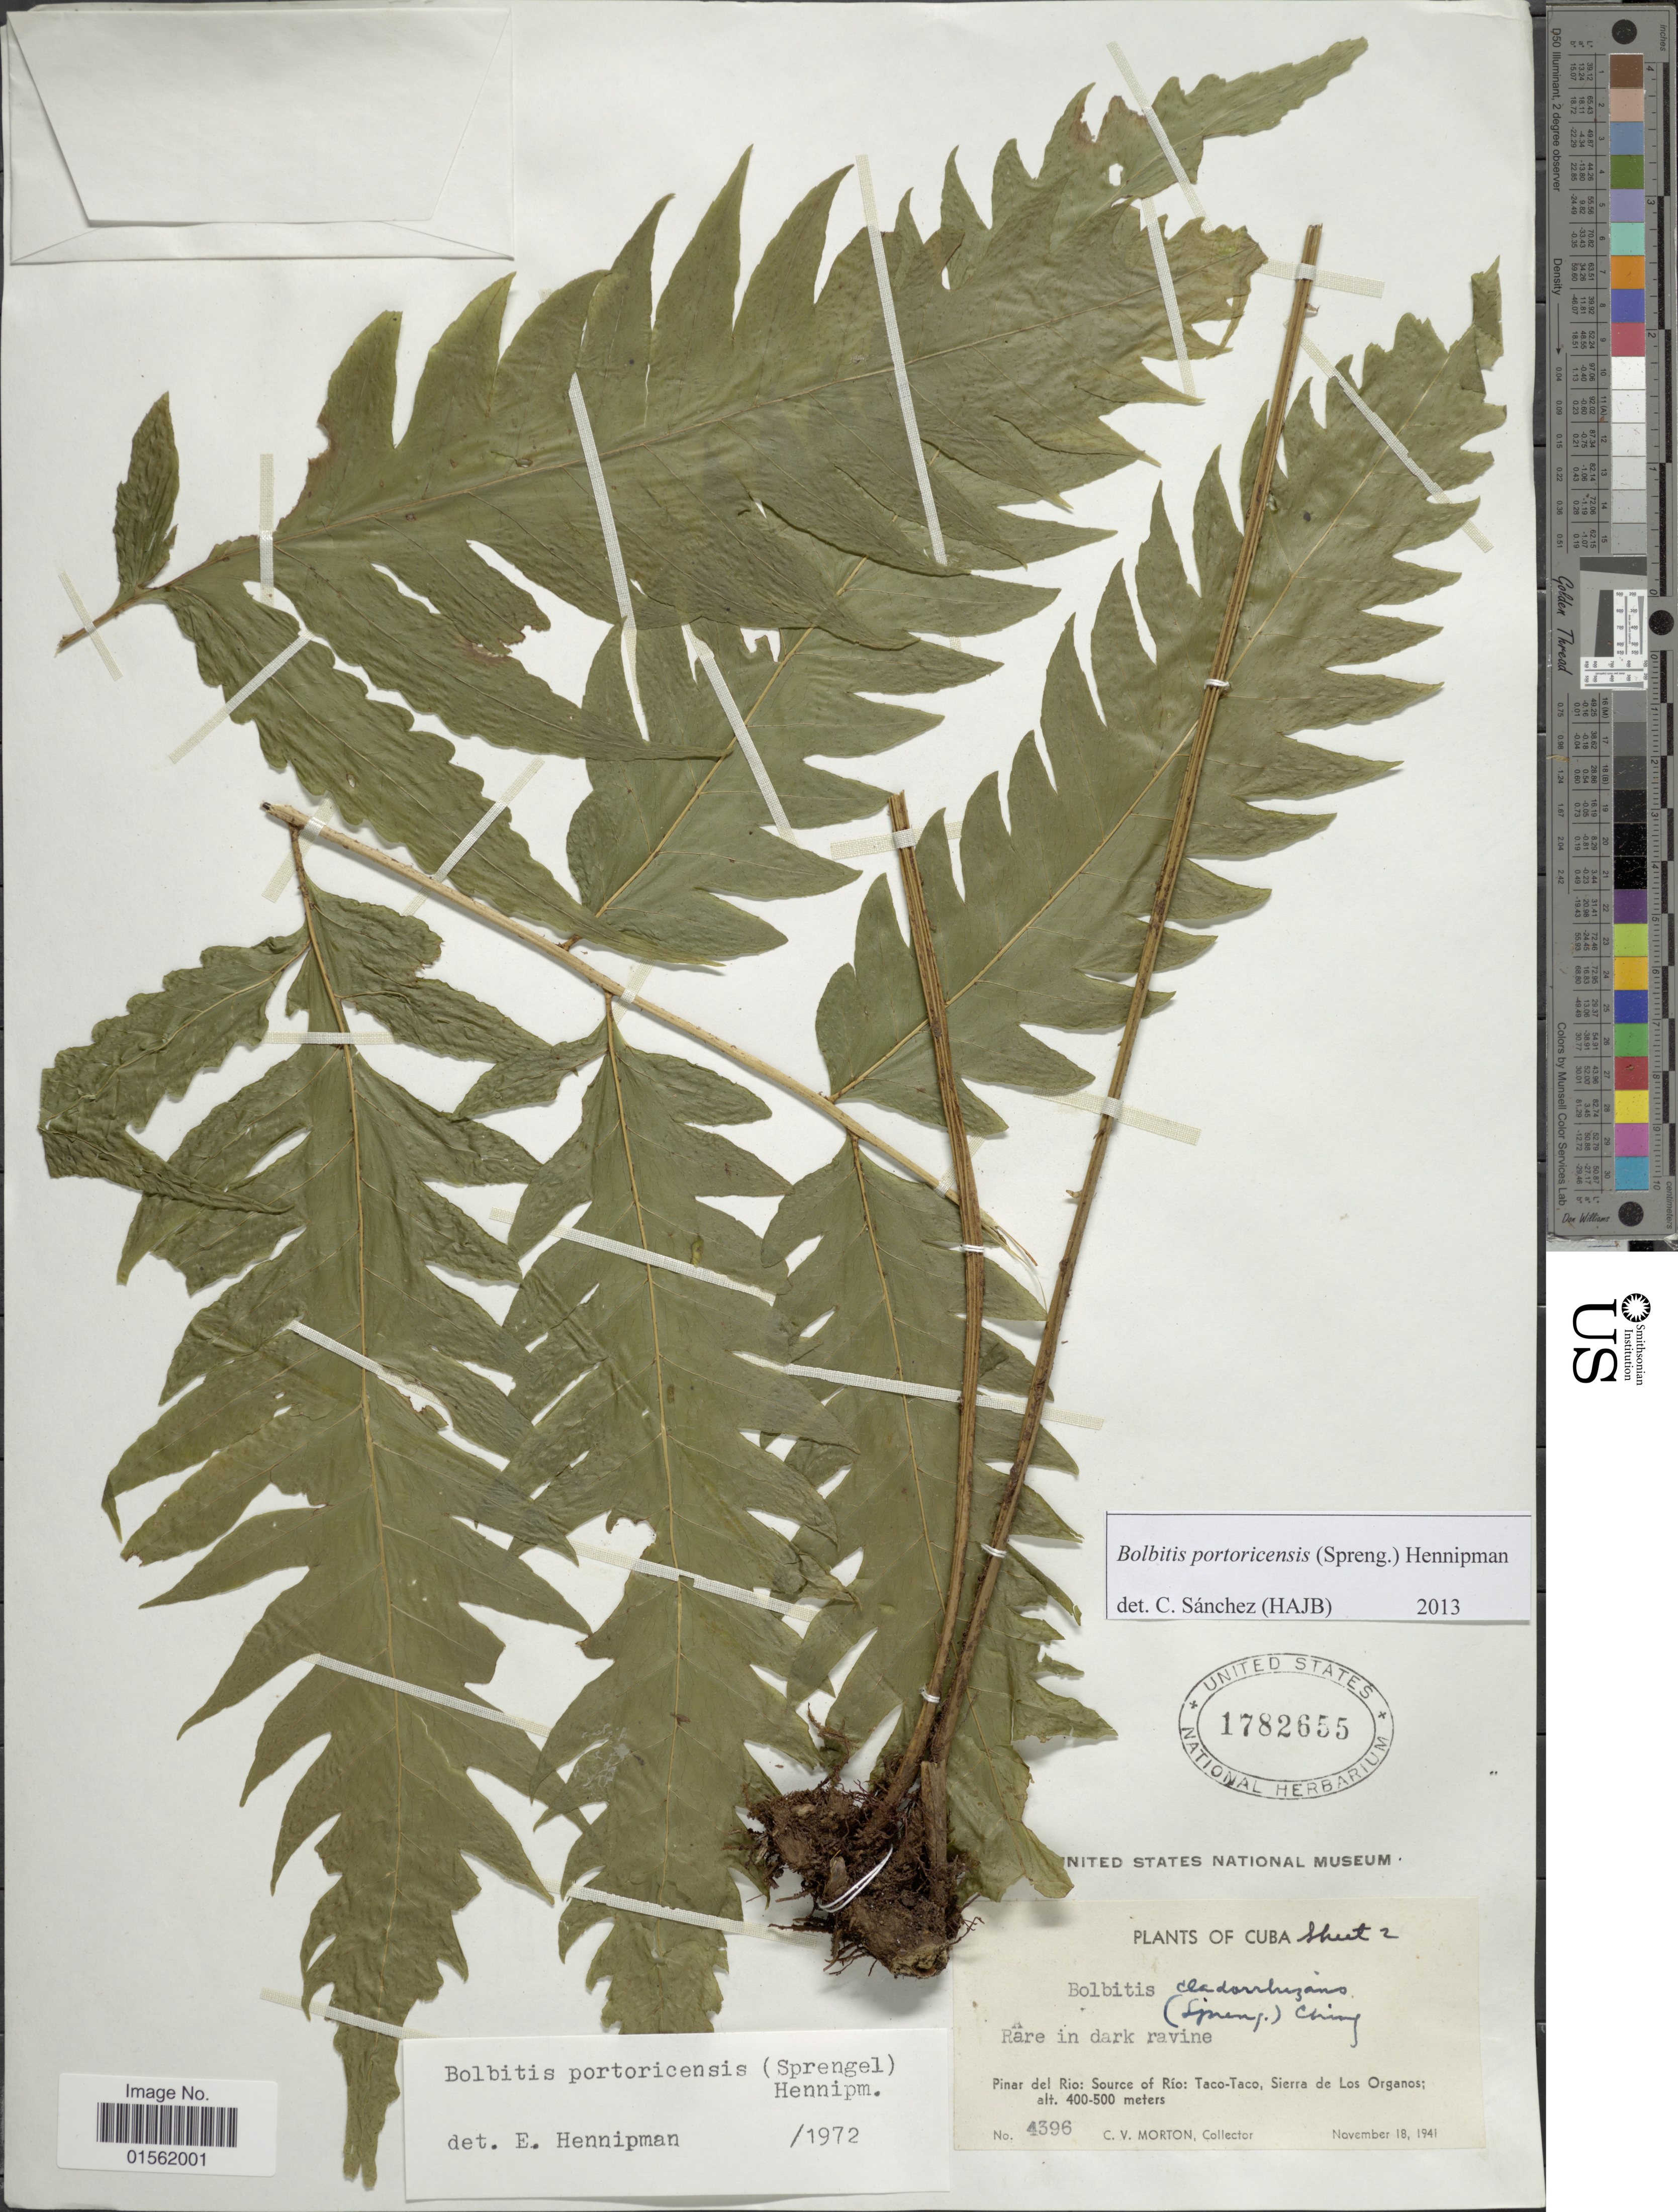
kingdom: Plantae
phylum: Tracheophyta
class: Polypodiopsida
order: Polypodiales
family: Dryopteridaceae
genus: Bolbitis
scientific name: Bolbitis portoricensis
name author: (Spreng.) Hennipman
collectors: C. V. Morton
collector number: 4396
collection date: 1941-11-18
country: Cuba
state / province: Pinar del Río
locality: Source of Río: Taco-Taco, Sierra de Los Organos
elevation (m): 400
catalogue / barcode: US 1782655